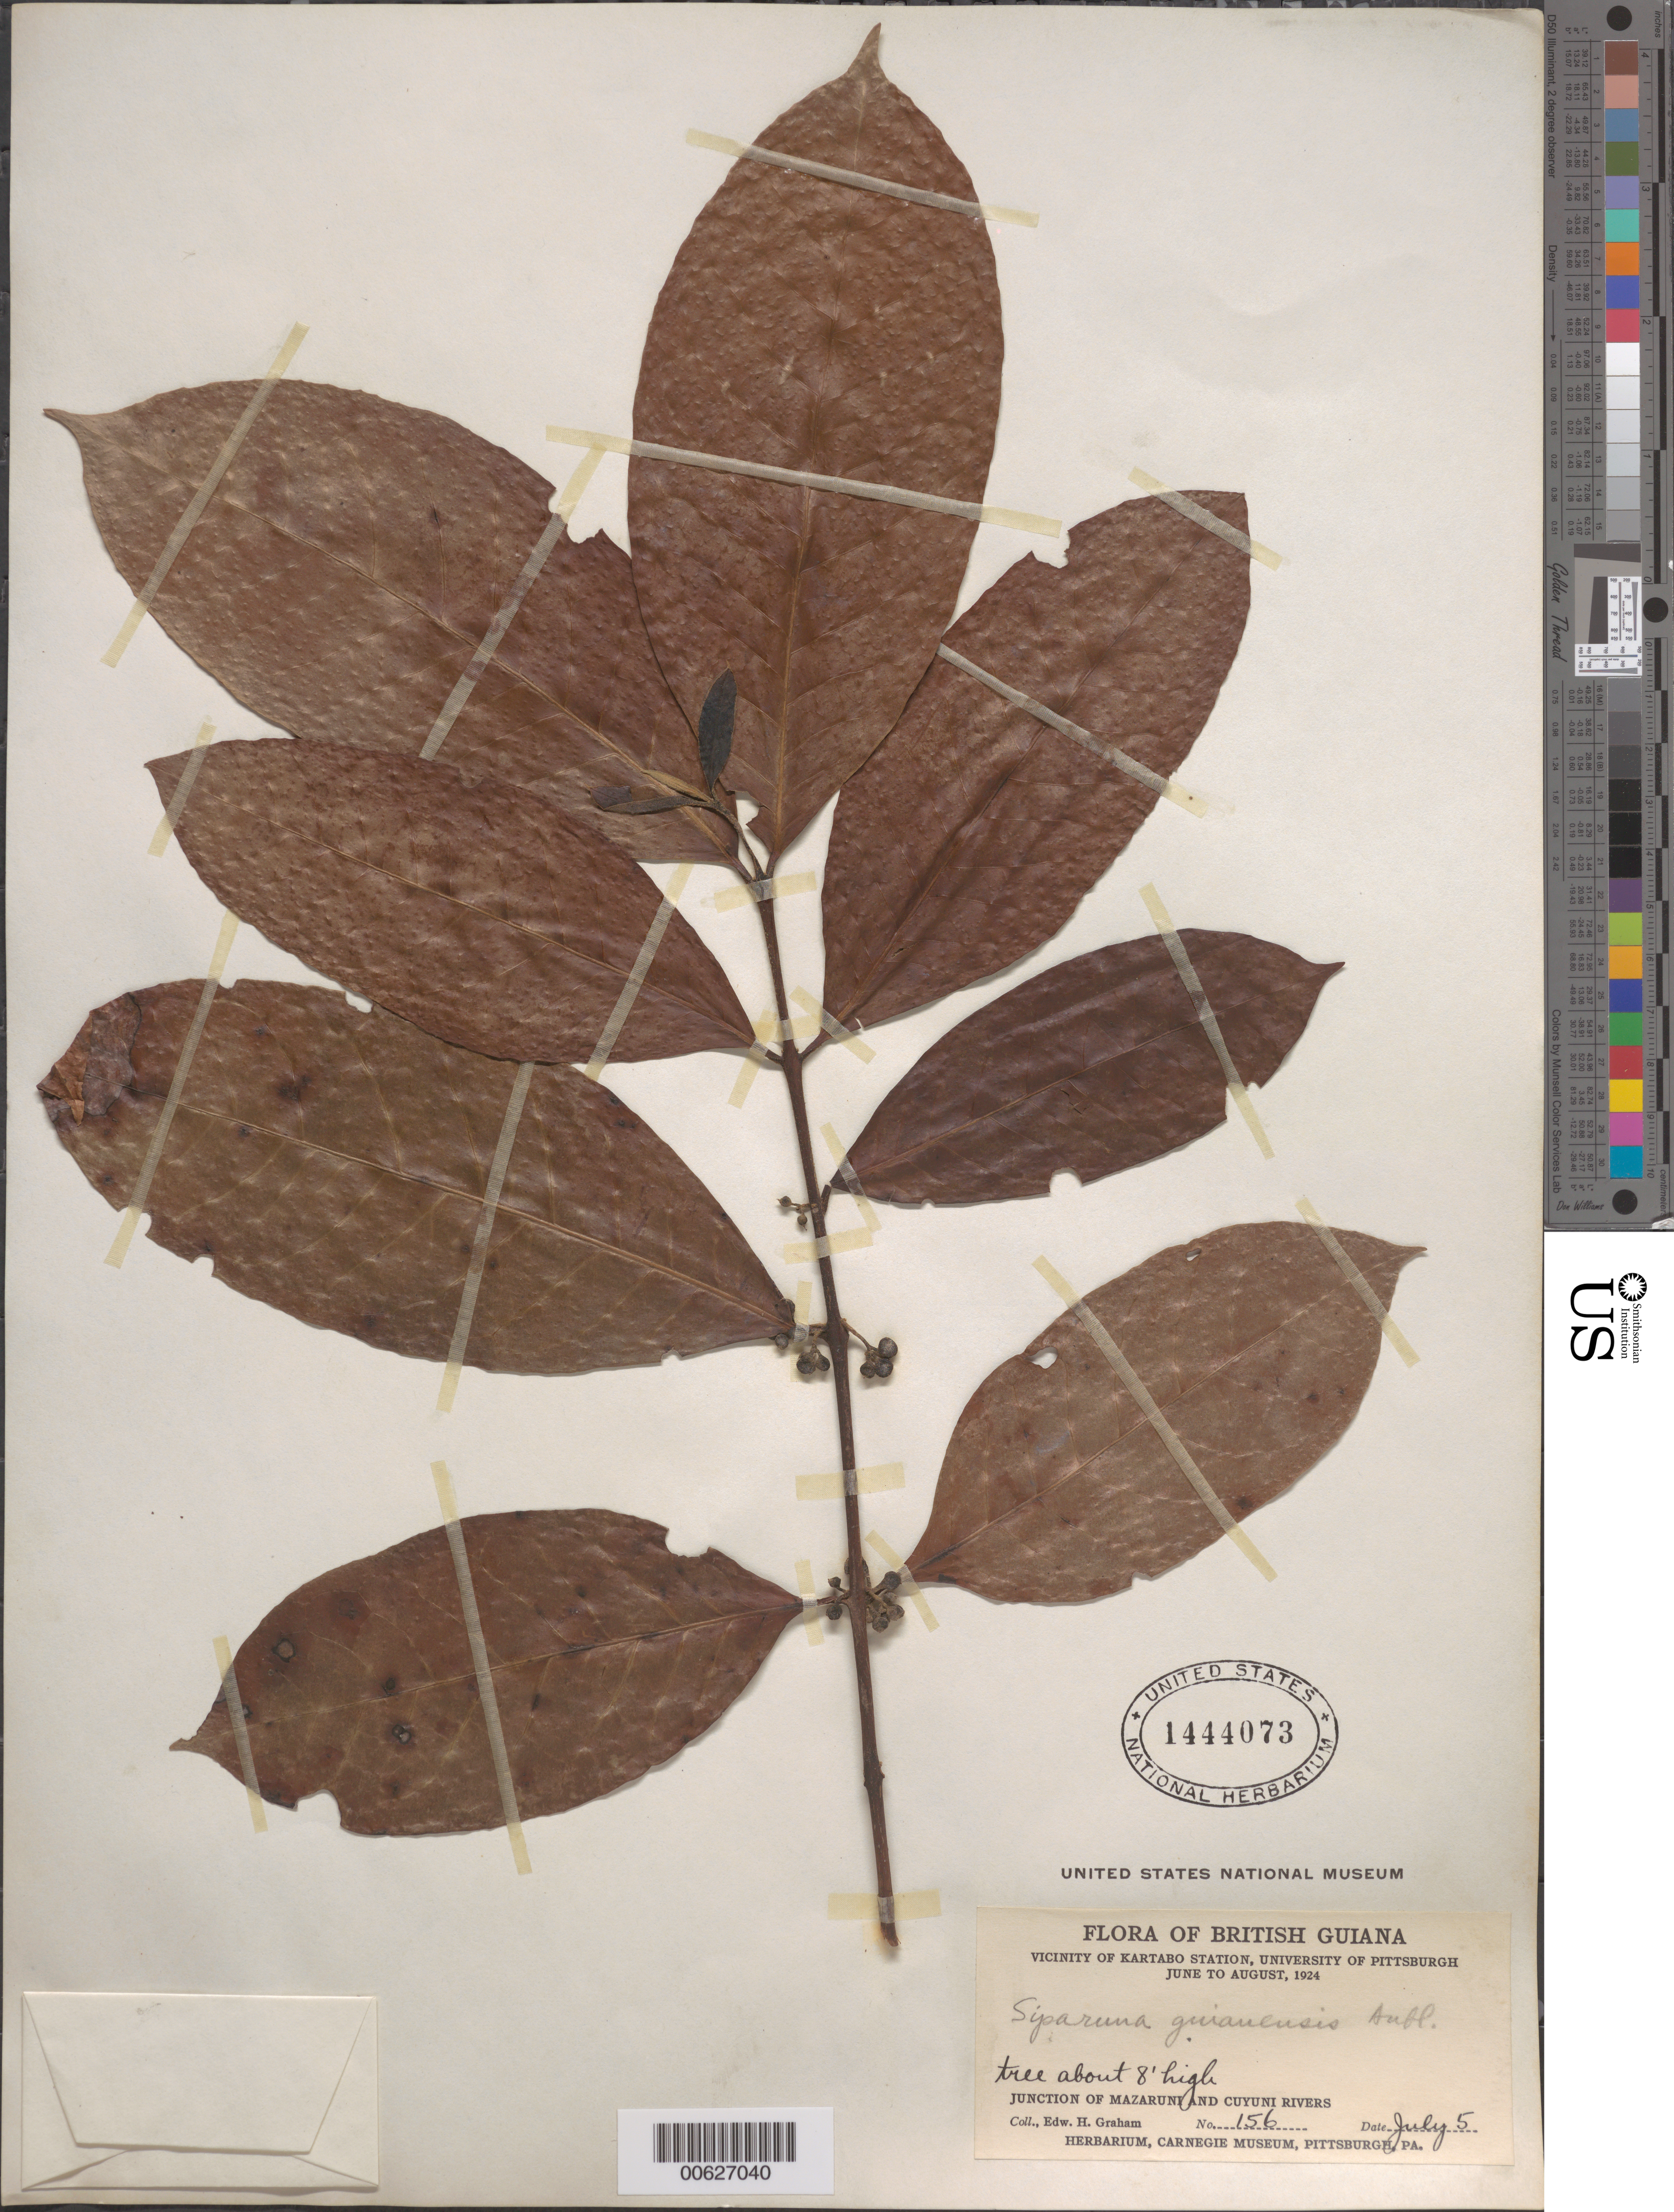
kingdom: Plantae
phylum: Tracheophyta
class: Magnoliopsida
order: Laurales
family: Siparunaceae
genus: Siparuna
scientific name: Siparuna guianensis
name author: Aubl.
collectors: E. H. Graham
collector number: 156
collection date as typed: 5-Jul-24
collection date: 1924-07-05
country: Guyana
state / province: Cuyuni-Mazaruni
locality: Kartabo Station, junction of Mazaruni and Cuyuni Rivers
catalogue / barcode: US 1444073